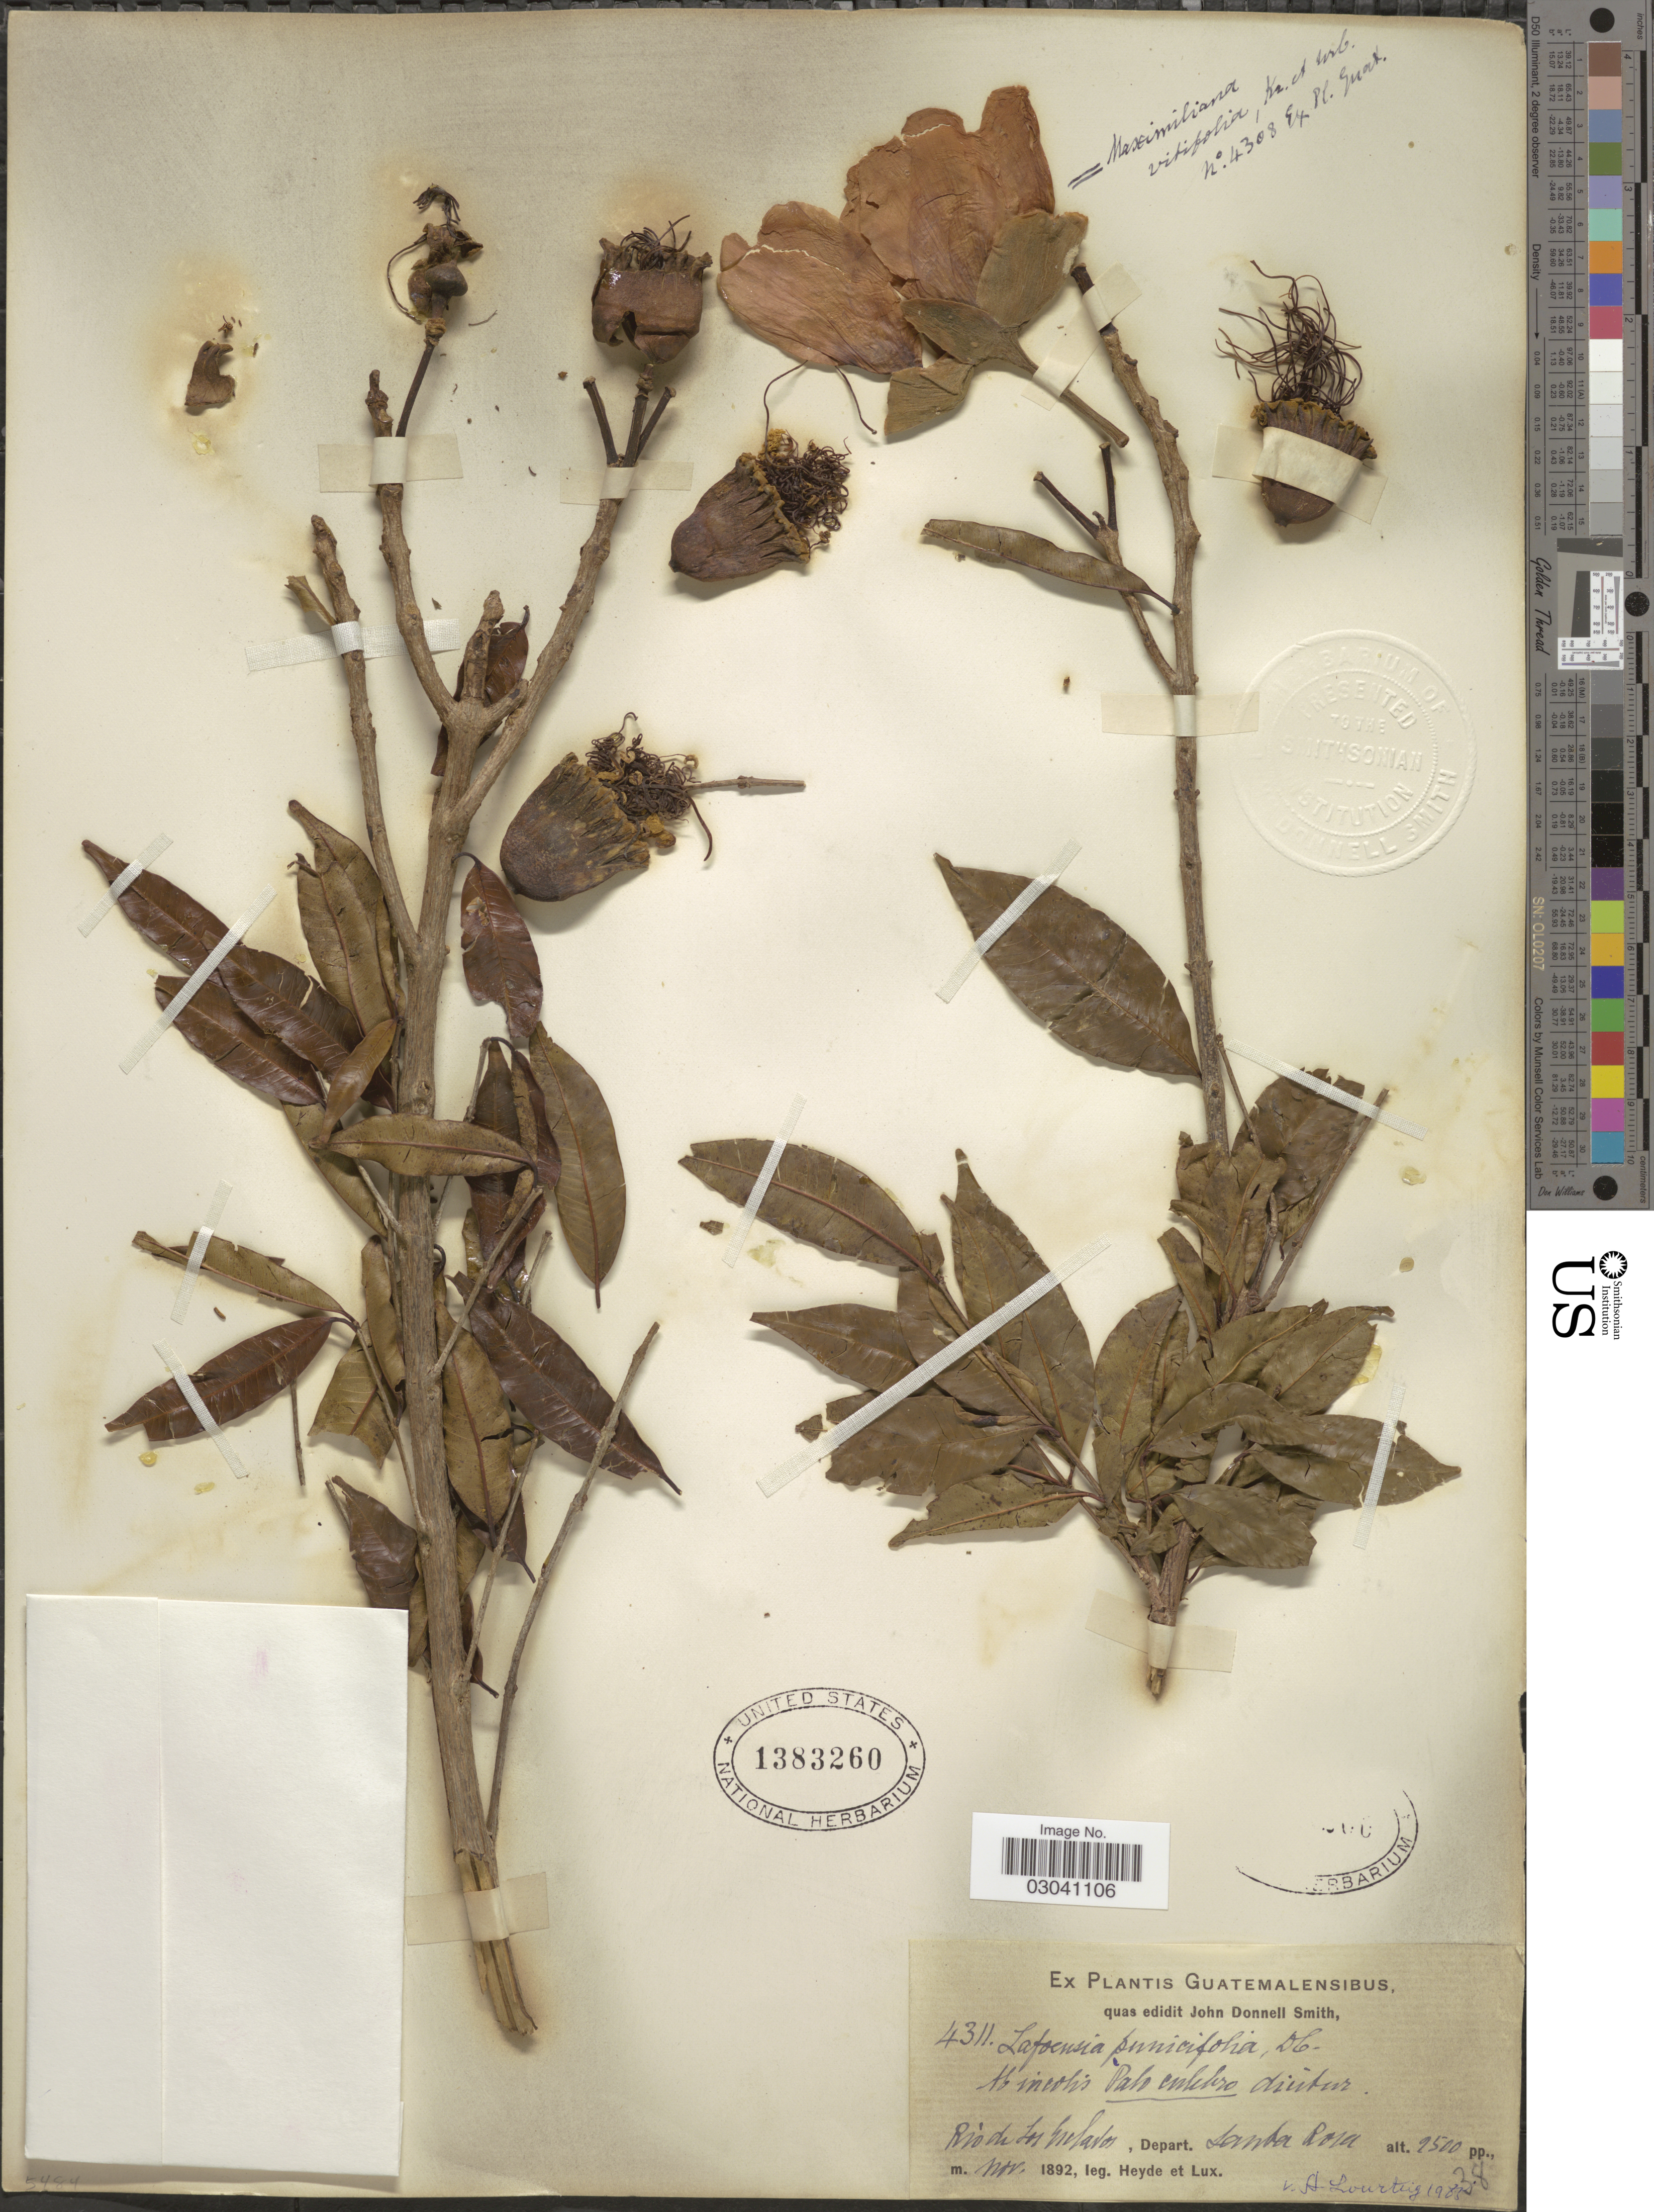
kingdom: Plantae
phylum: Tracheophyta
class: Magnoliopsida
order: Myrtales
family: Lythraceae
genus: Lafoensia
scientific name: Lafoensia punicifolia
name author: DC.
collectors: Heyde & Lux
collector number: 4311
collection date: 1892-11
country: Guatemala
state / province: Santa Rosa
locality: Rio de Los Esclavos, Depart. Santa Rosa.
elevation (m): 762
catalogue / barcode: US 1383260